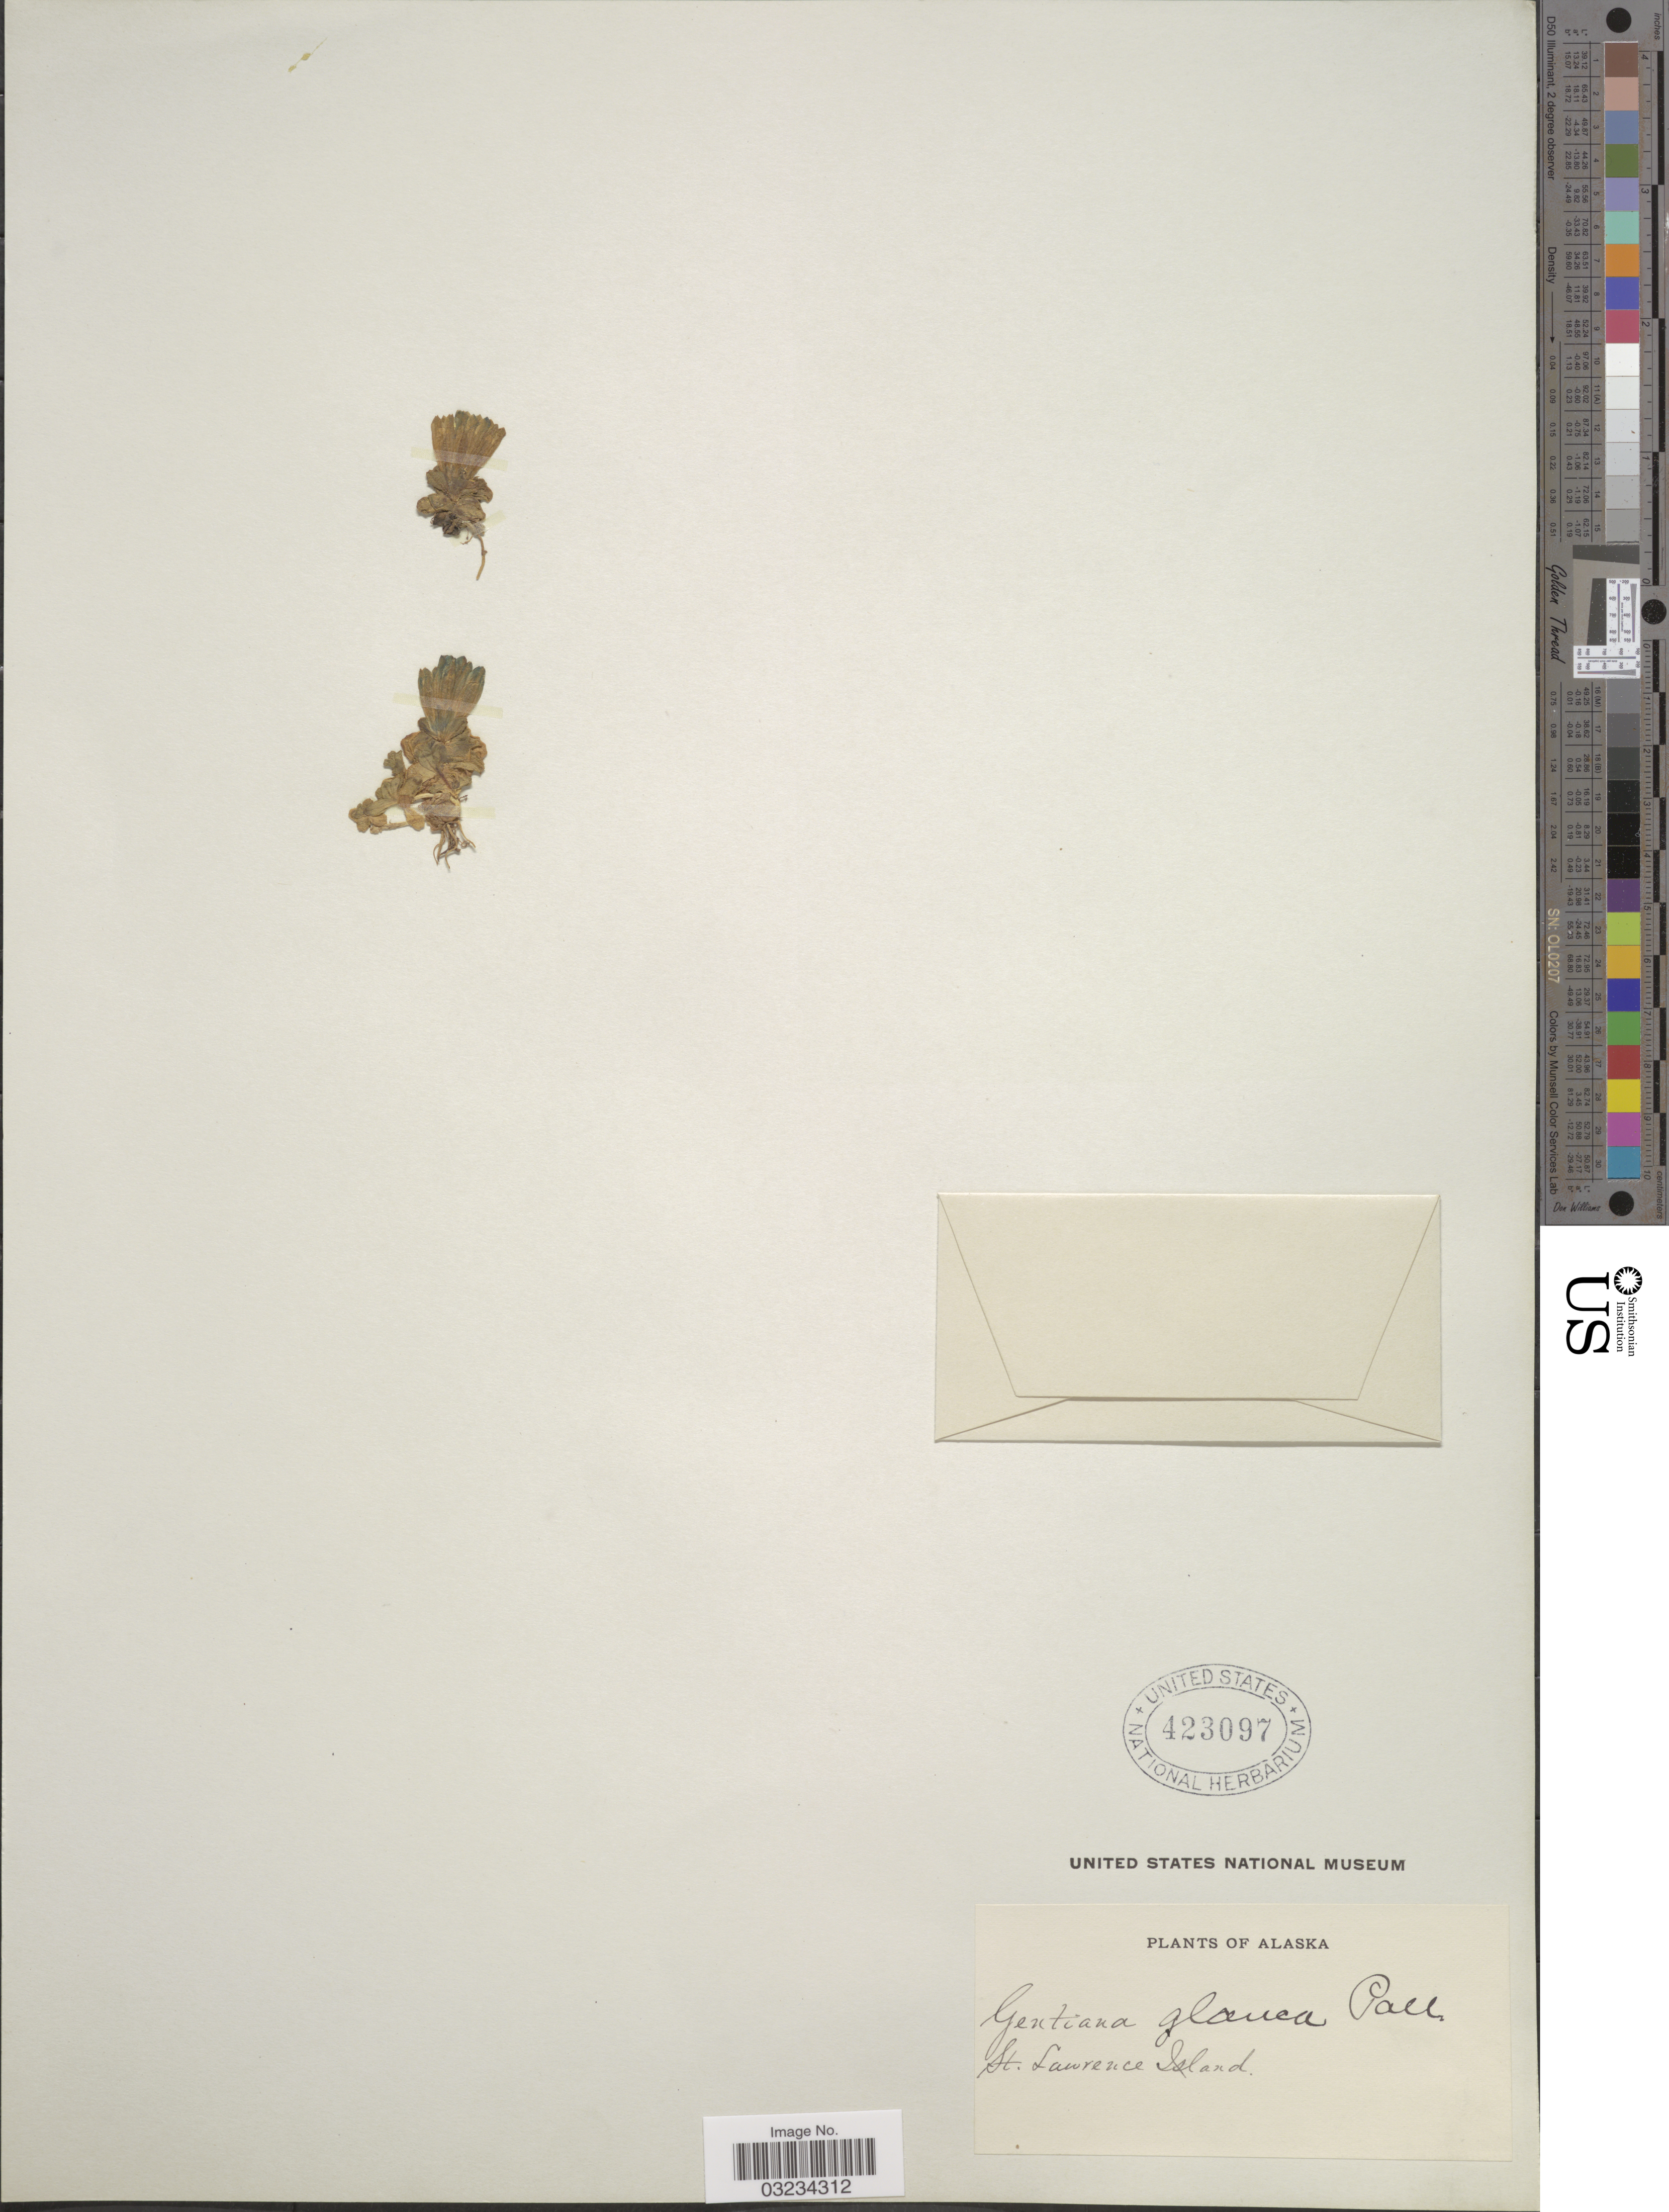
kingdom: Plantae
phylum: Tracheophyta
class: Magnoliopsida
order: Gentianales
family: Gentianaceae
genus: Gentiana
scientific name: Gentiana glauca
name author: Pall.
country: United States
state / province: Alaska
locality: St. Lawrence Island.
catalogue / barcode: US 423097